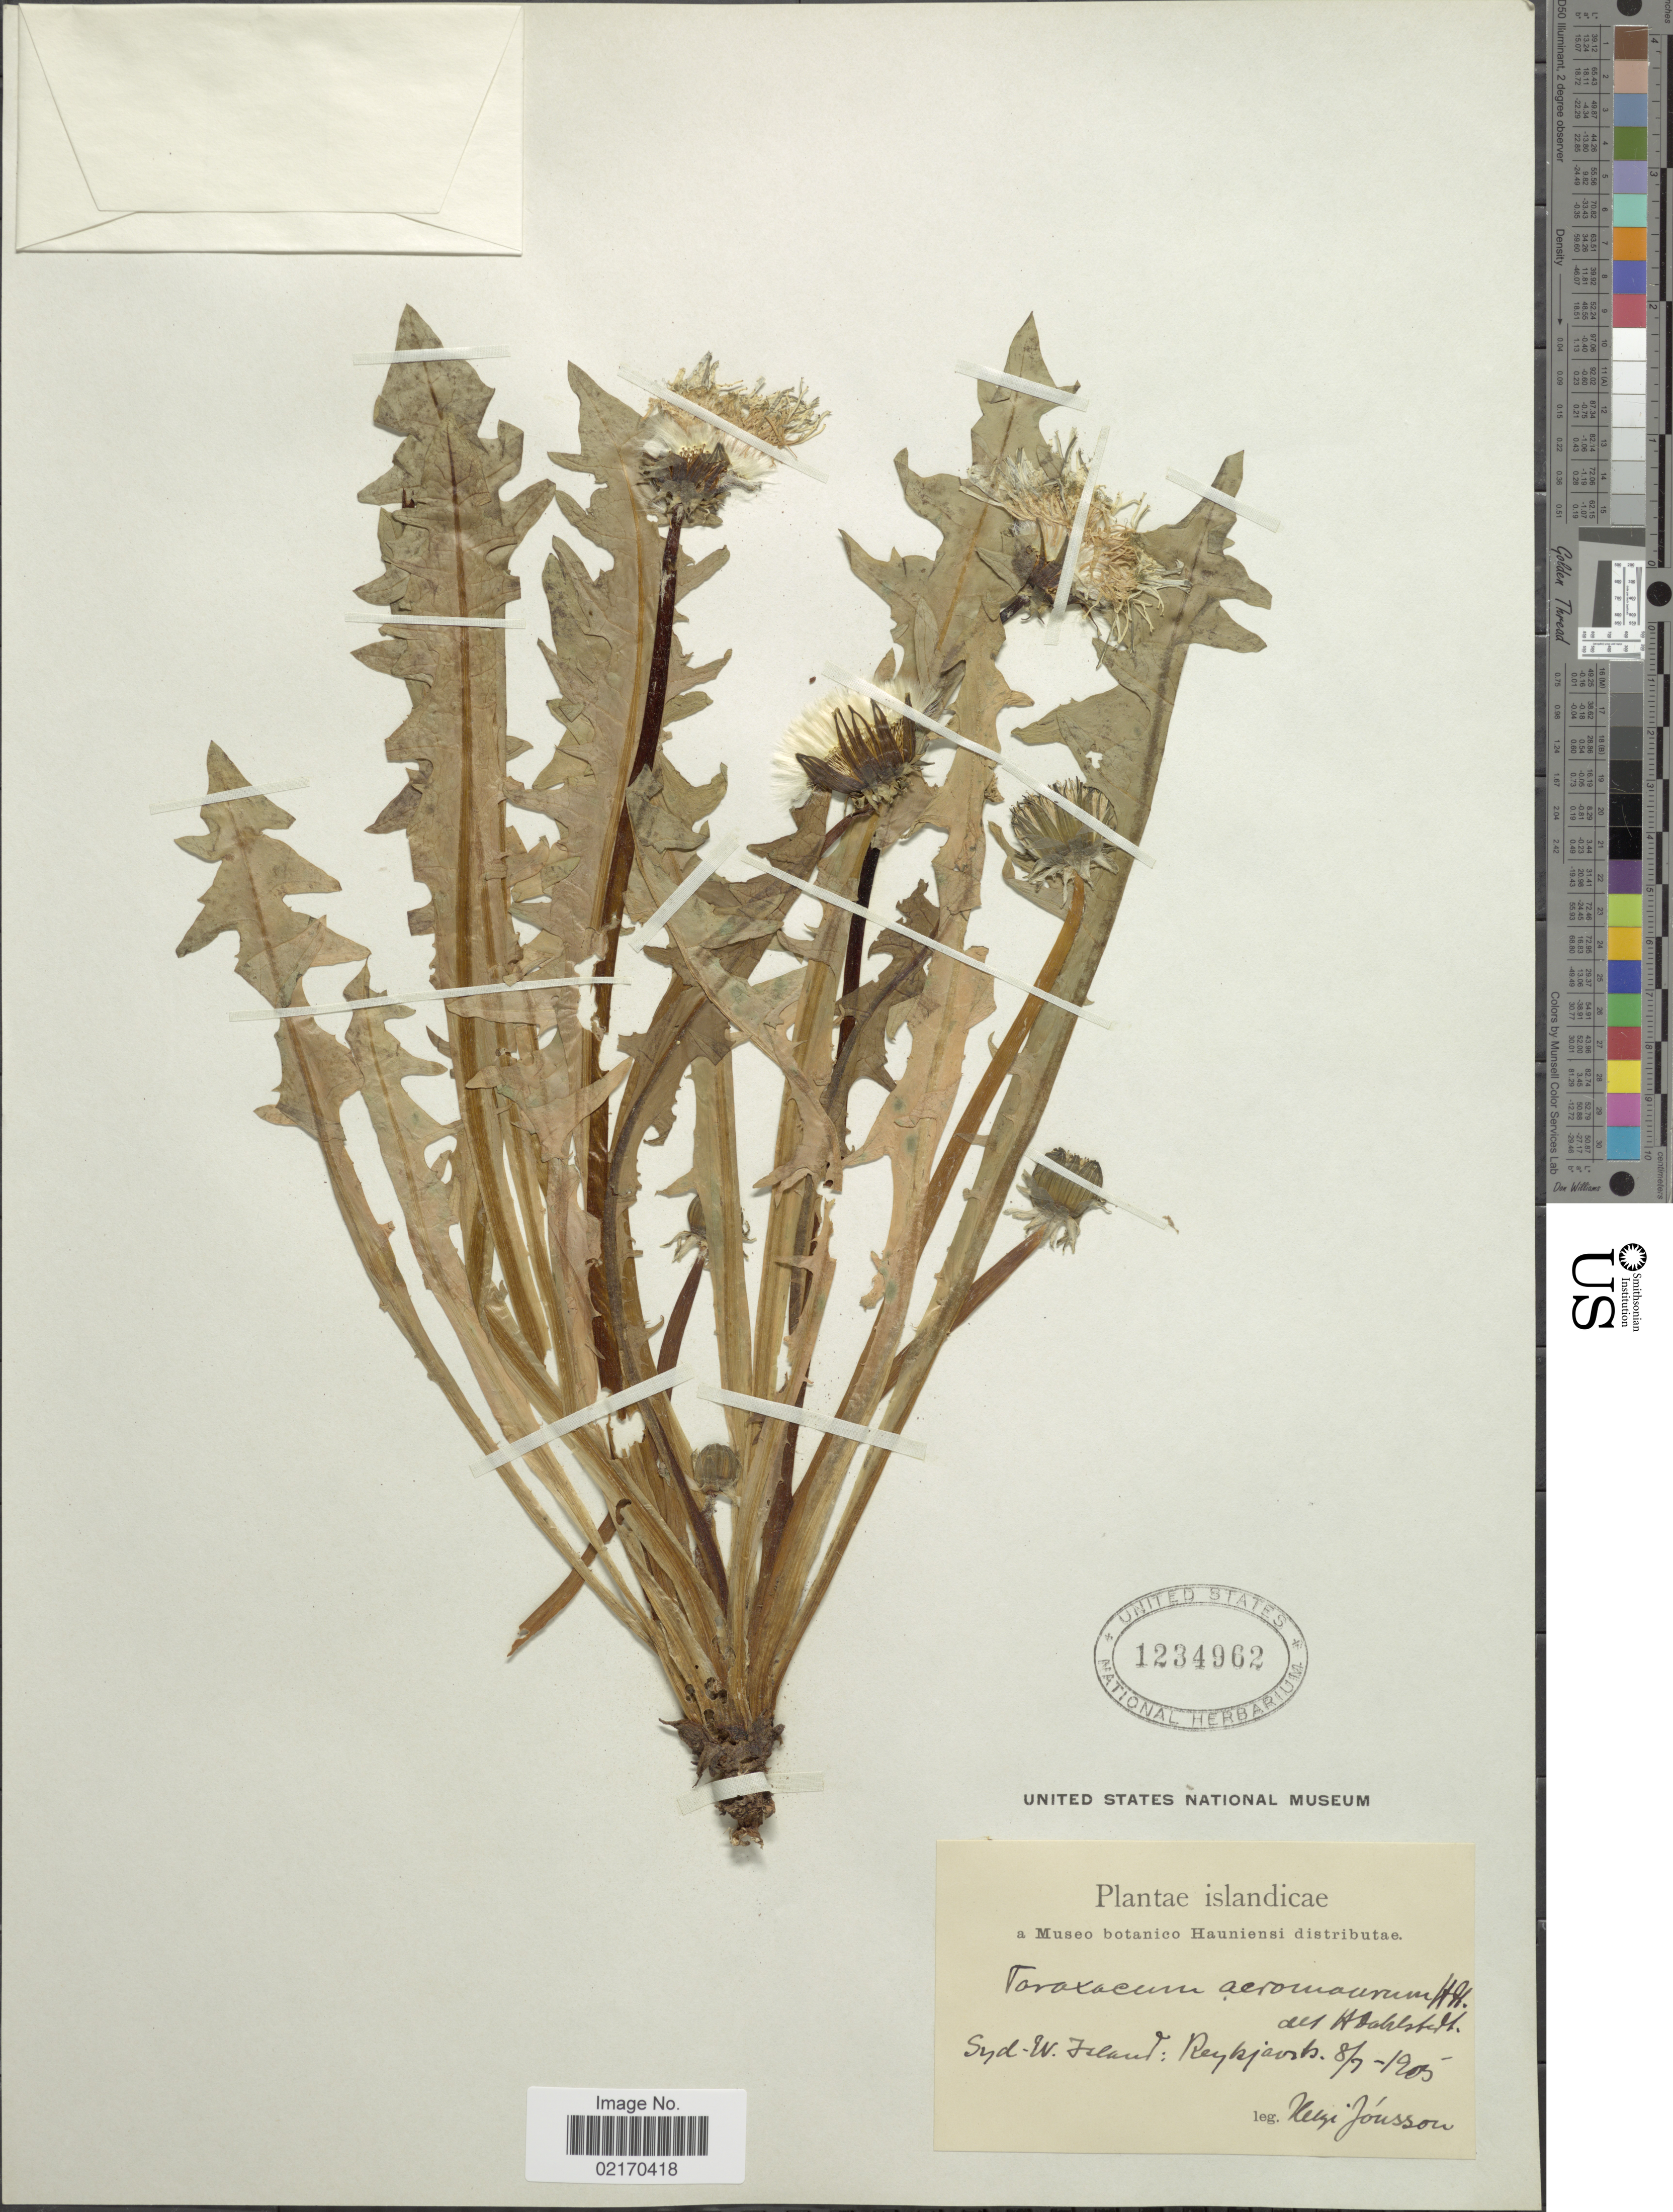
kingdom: Plantae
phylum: Tracheophyta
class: Magnoliopsida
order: Asterales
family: Asteraceae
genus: Taraxacum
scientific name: Taraxacum acromaurum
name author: Dahlst.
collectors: H. Jónsson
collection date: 1905-07-08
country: Iceland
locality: Syd-W. Island: Reykjavik.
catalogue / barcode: US 1234962